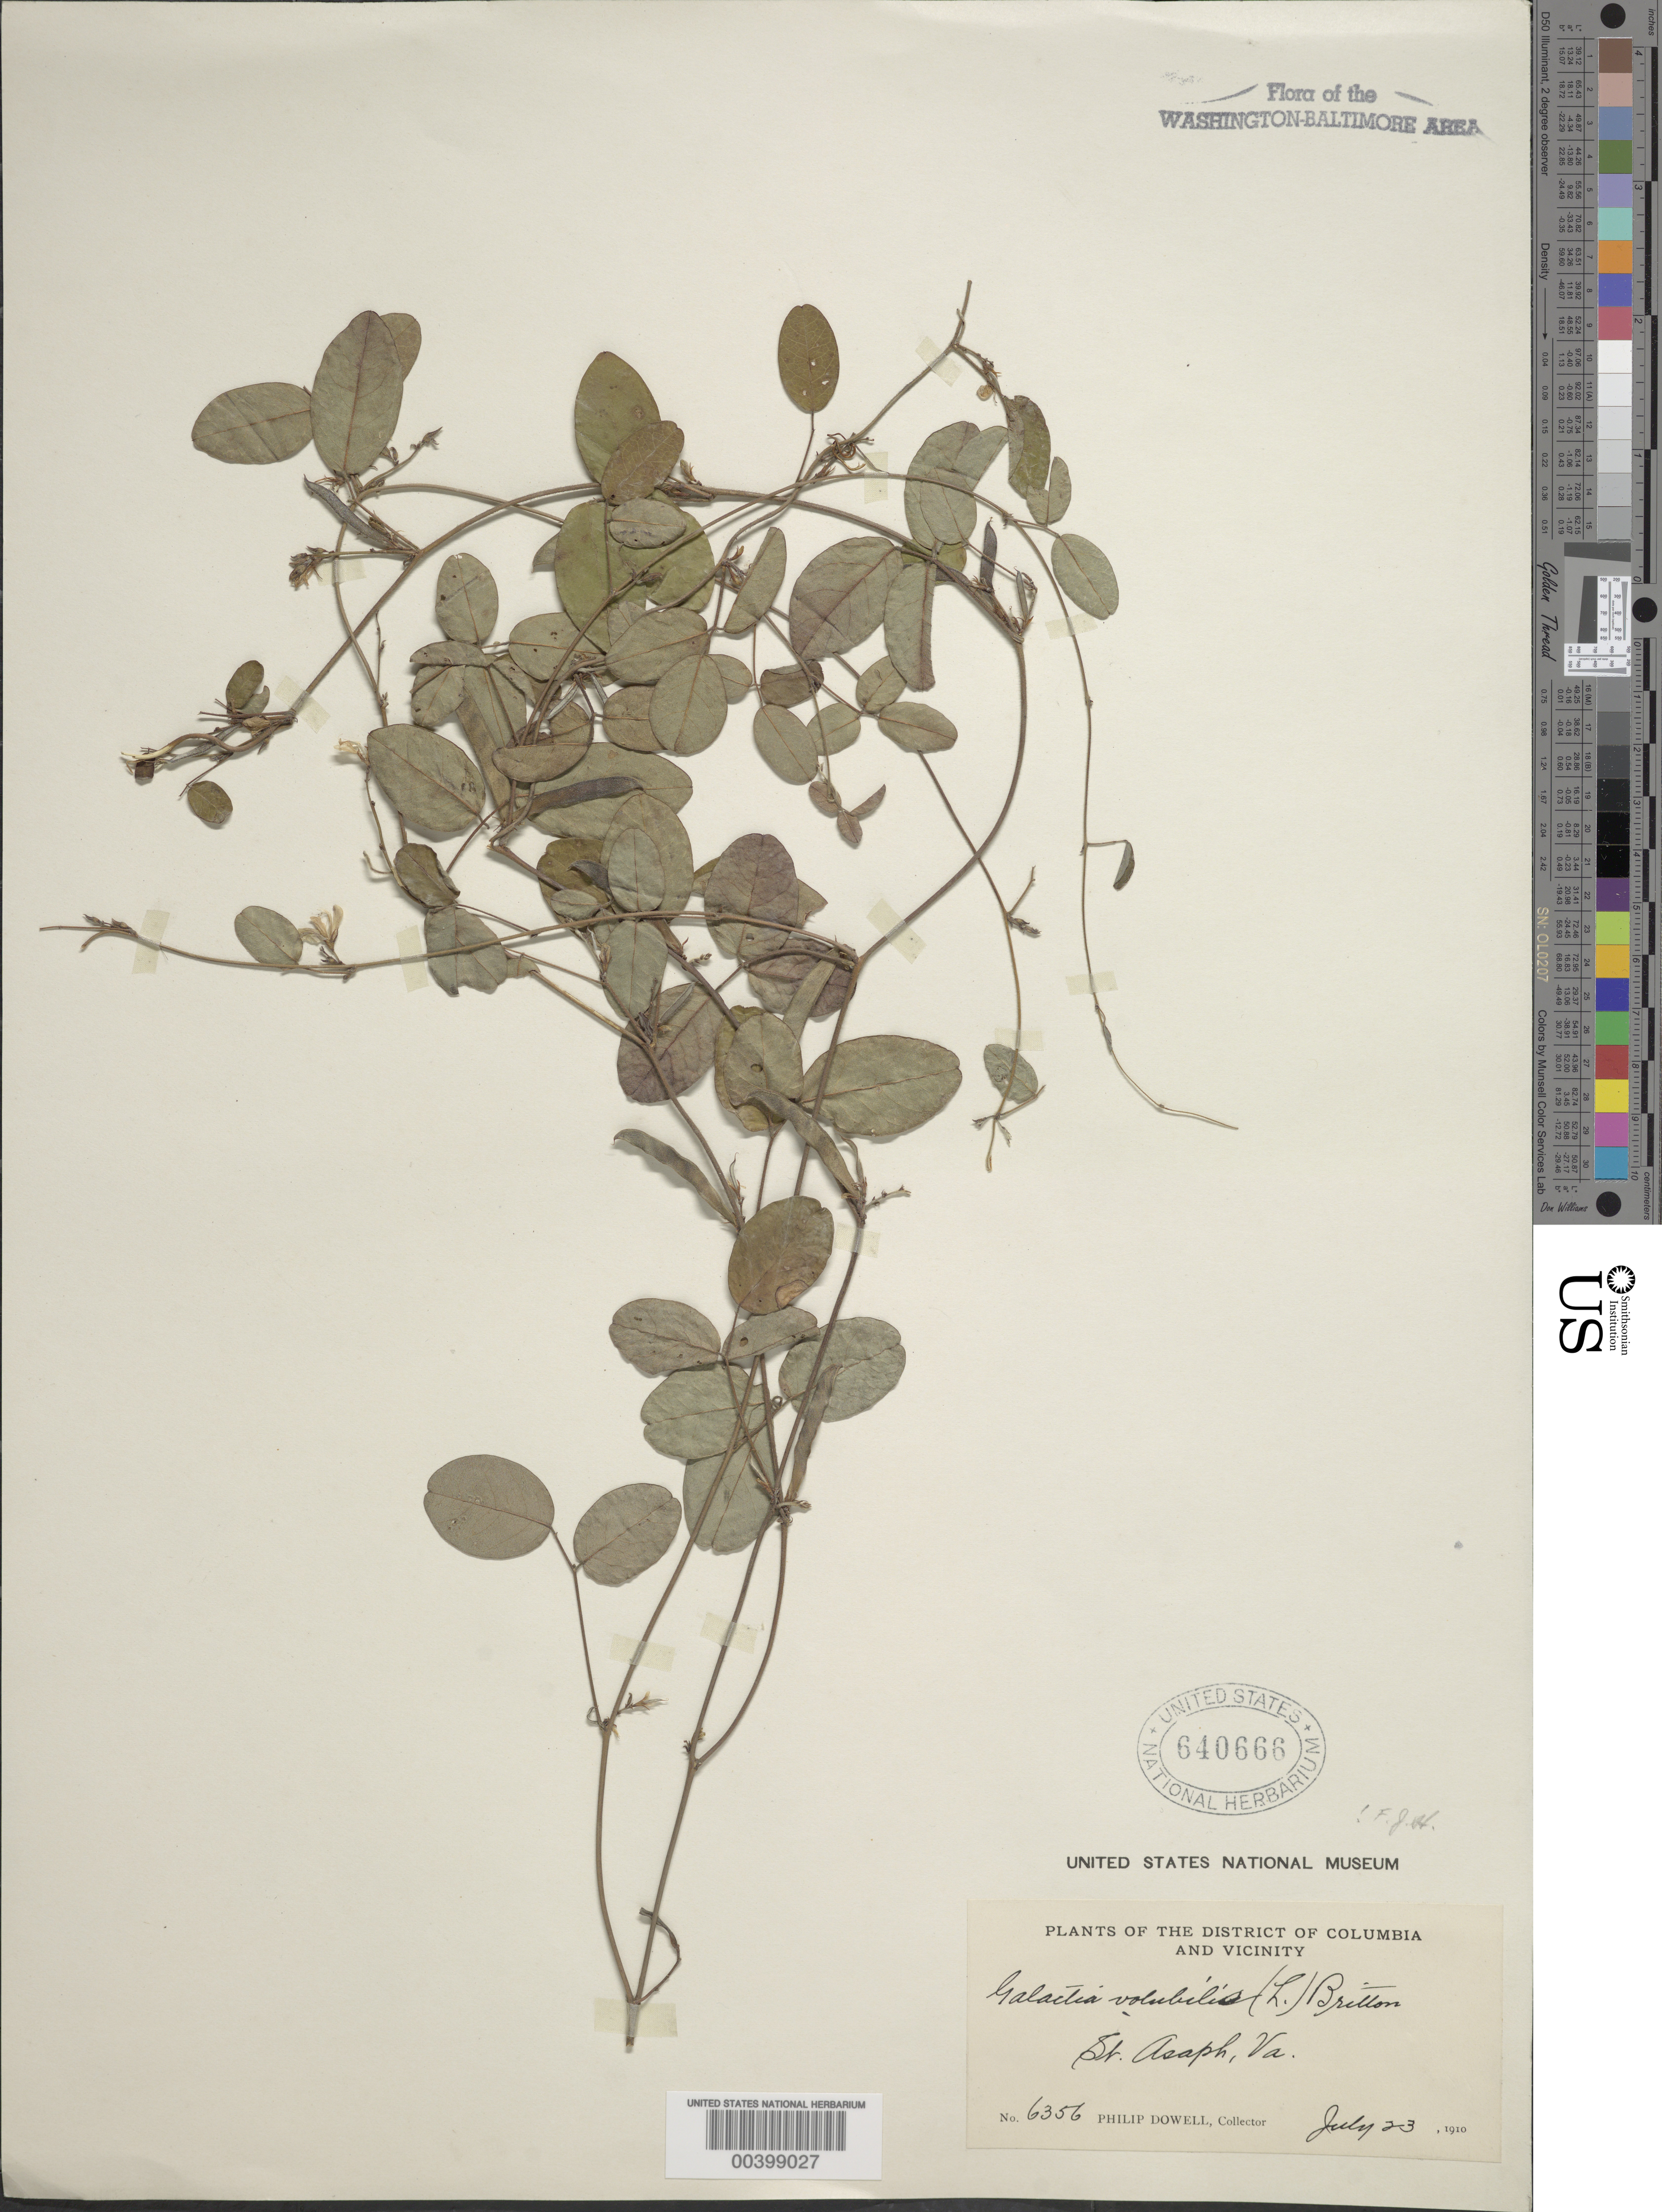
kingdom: Plantae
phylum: Tracheophyta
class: Magnoliopsida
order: Fabales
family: Fabaceae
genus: Galactia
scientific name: Galactia volubilis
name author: (L.) Britton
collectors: P. Dowell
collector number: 6356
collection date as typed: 23 Jul 1910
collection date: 1910-07-23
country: United States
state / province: Virginia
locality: St. Asaph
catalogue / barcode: US 640666